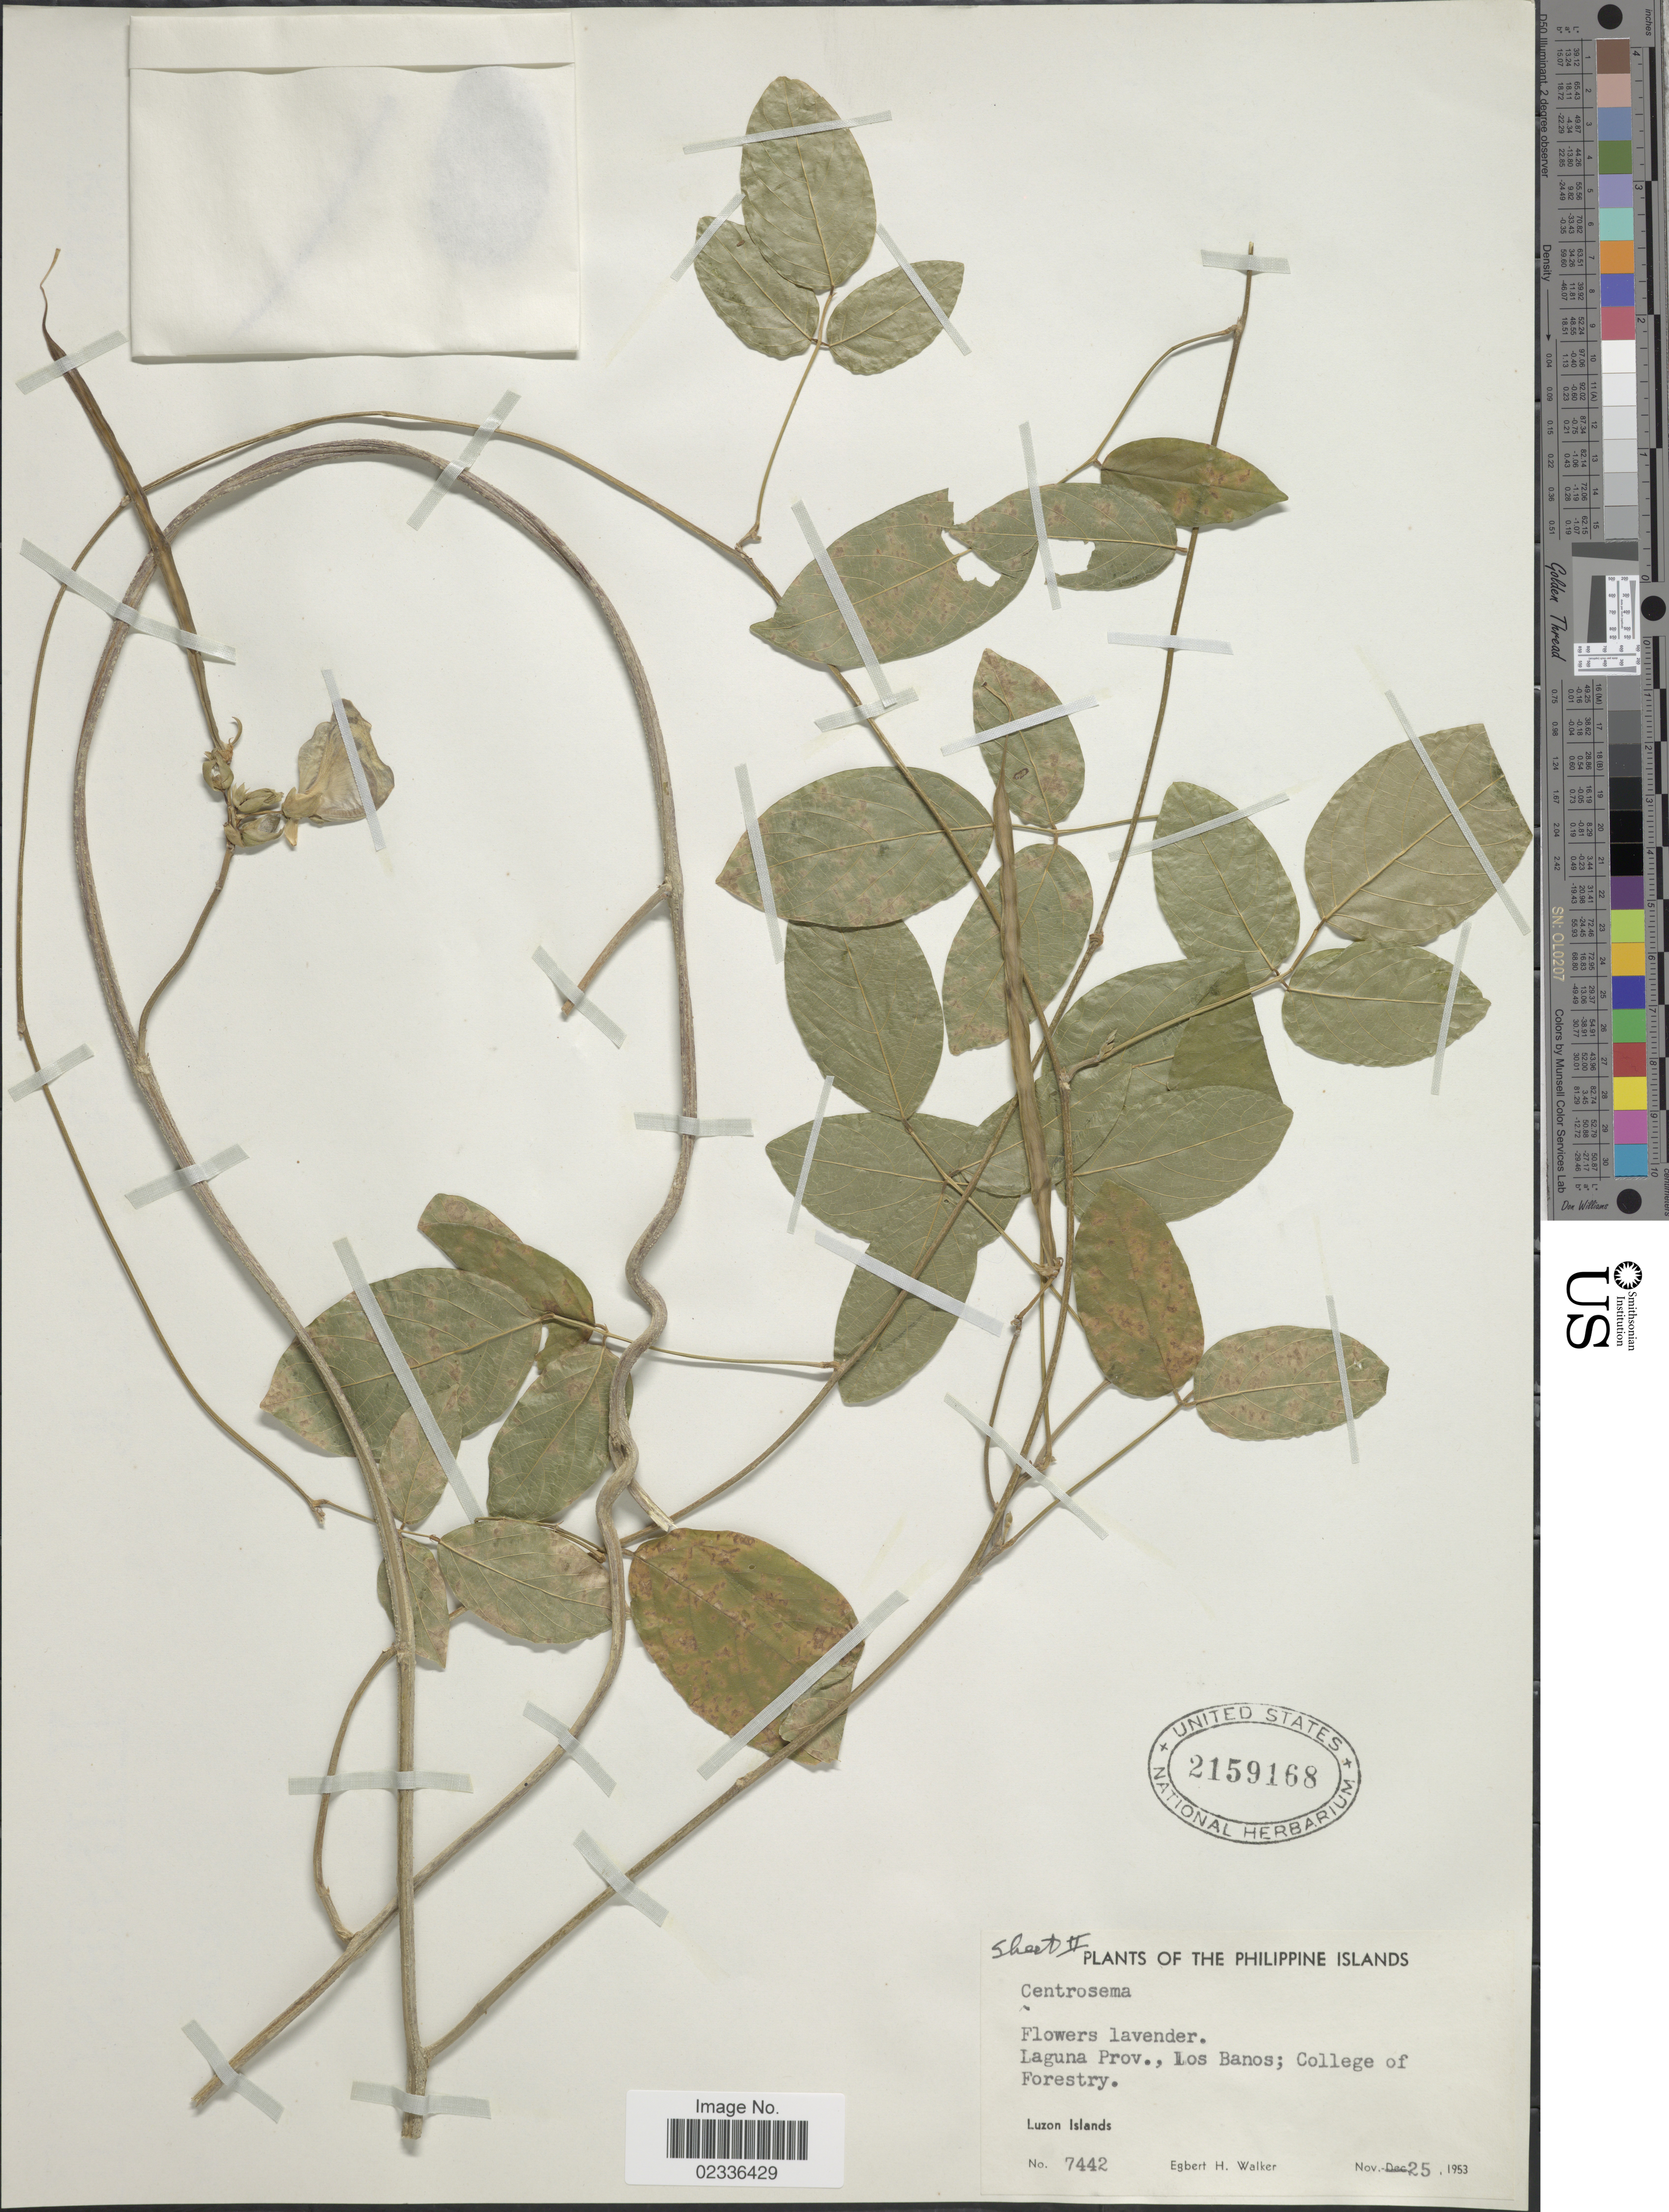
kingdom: Plantae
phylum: Tracheophyta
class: Magnoliopsida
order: Fabales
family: Fabaceae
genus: Centrosema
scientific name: Centrosema sp.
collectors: E. H. Walker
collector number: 7442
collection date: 1953-11-25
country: Philippines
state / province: Calabarzon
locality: Laguna Prov., Los Banos; College of Forestry, Luzon Islands.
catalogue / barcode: US 2159168